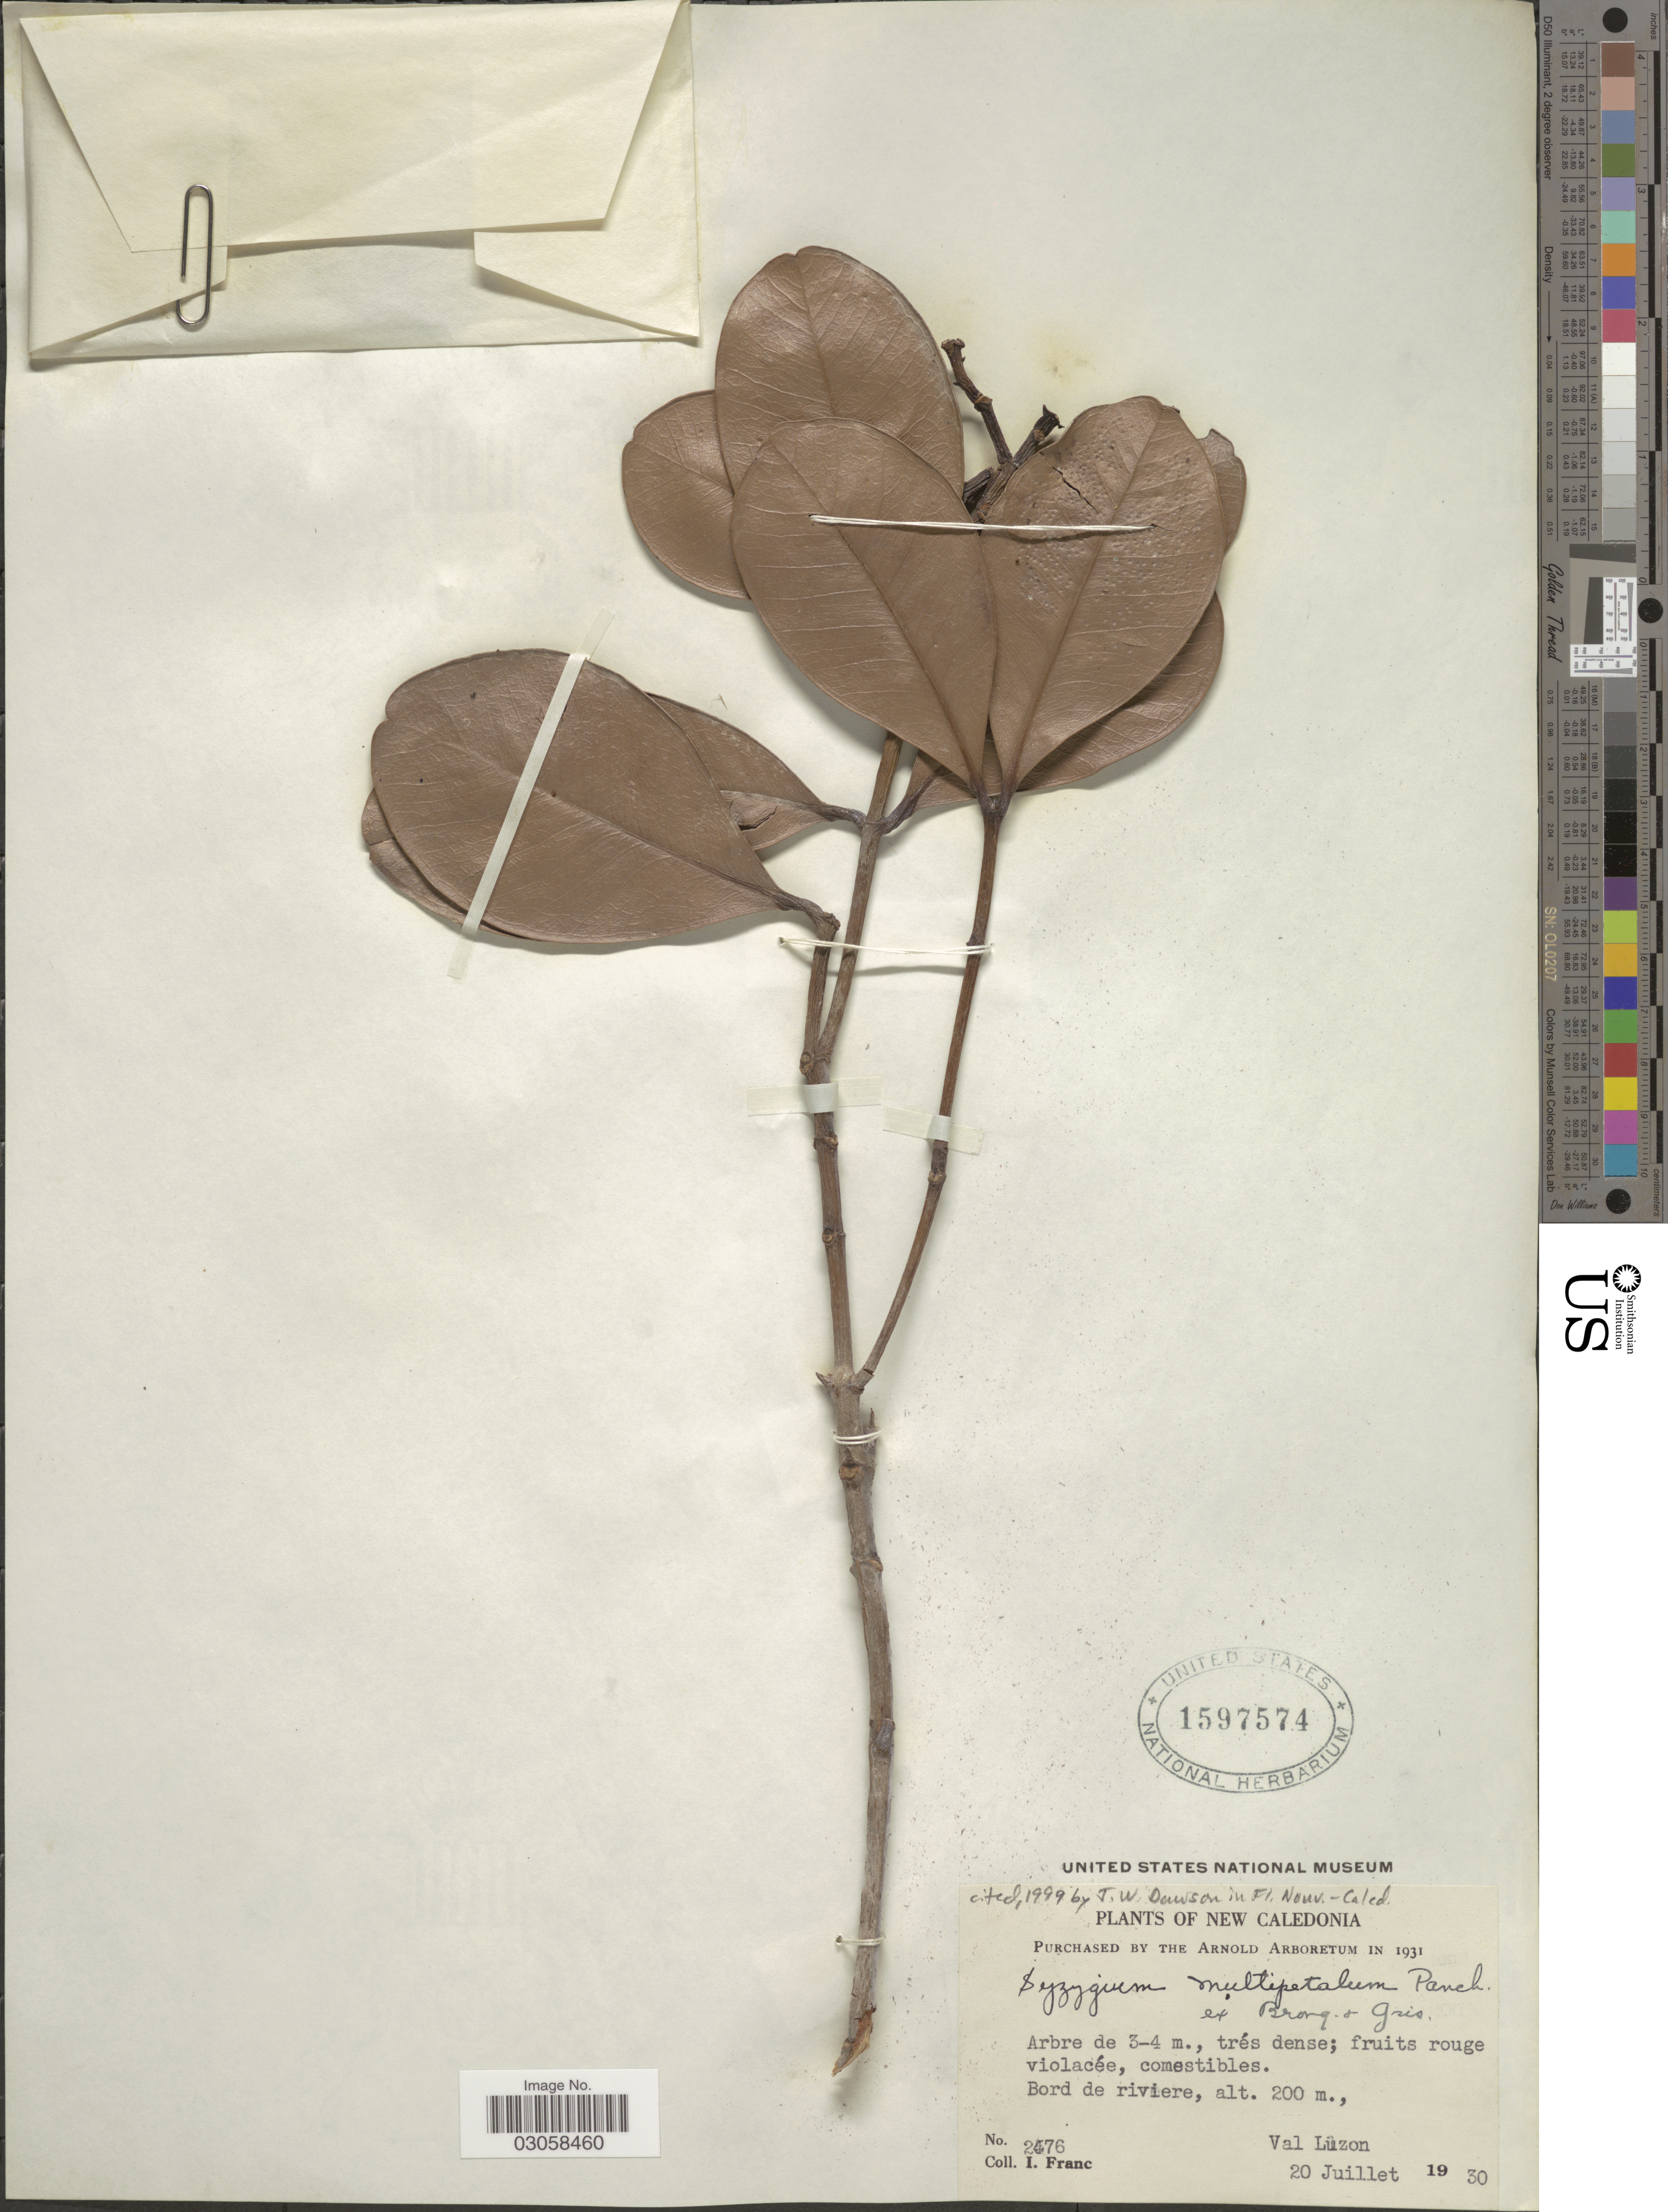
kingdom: Plantae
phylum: Tracheophyta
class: Magnoliopsida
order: Myrtales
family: Myrtaceae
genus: Syzygium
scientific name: Syzygium multipetalum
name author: Pancher ex Brongn. & Gris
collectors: I. Franc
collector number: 2476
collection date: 1930-07-20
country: New Caledonia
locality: New Caledonia. Bord de riviere. Val Luzon.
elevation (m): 200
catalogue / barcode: US 1597574